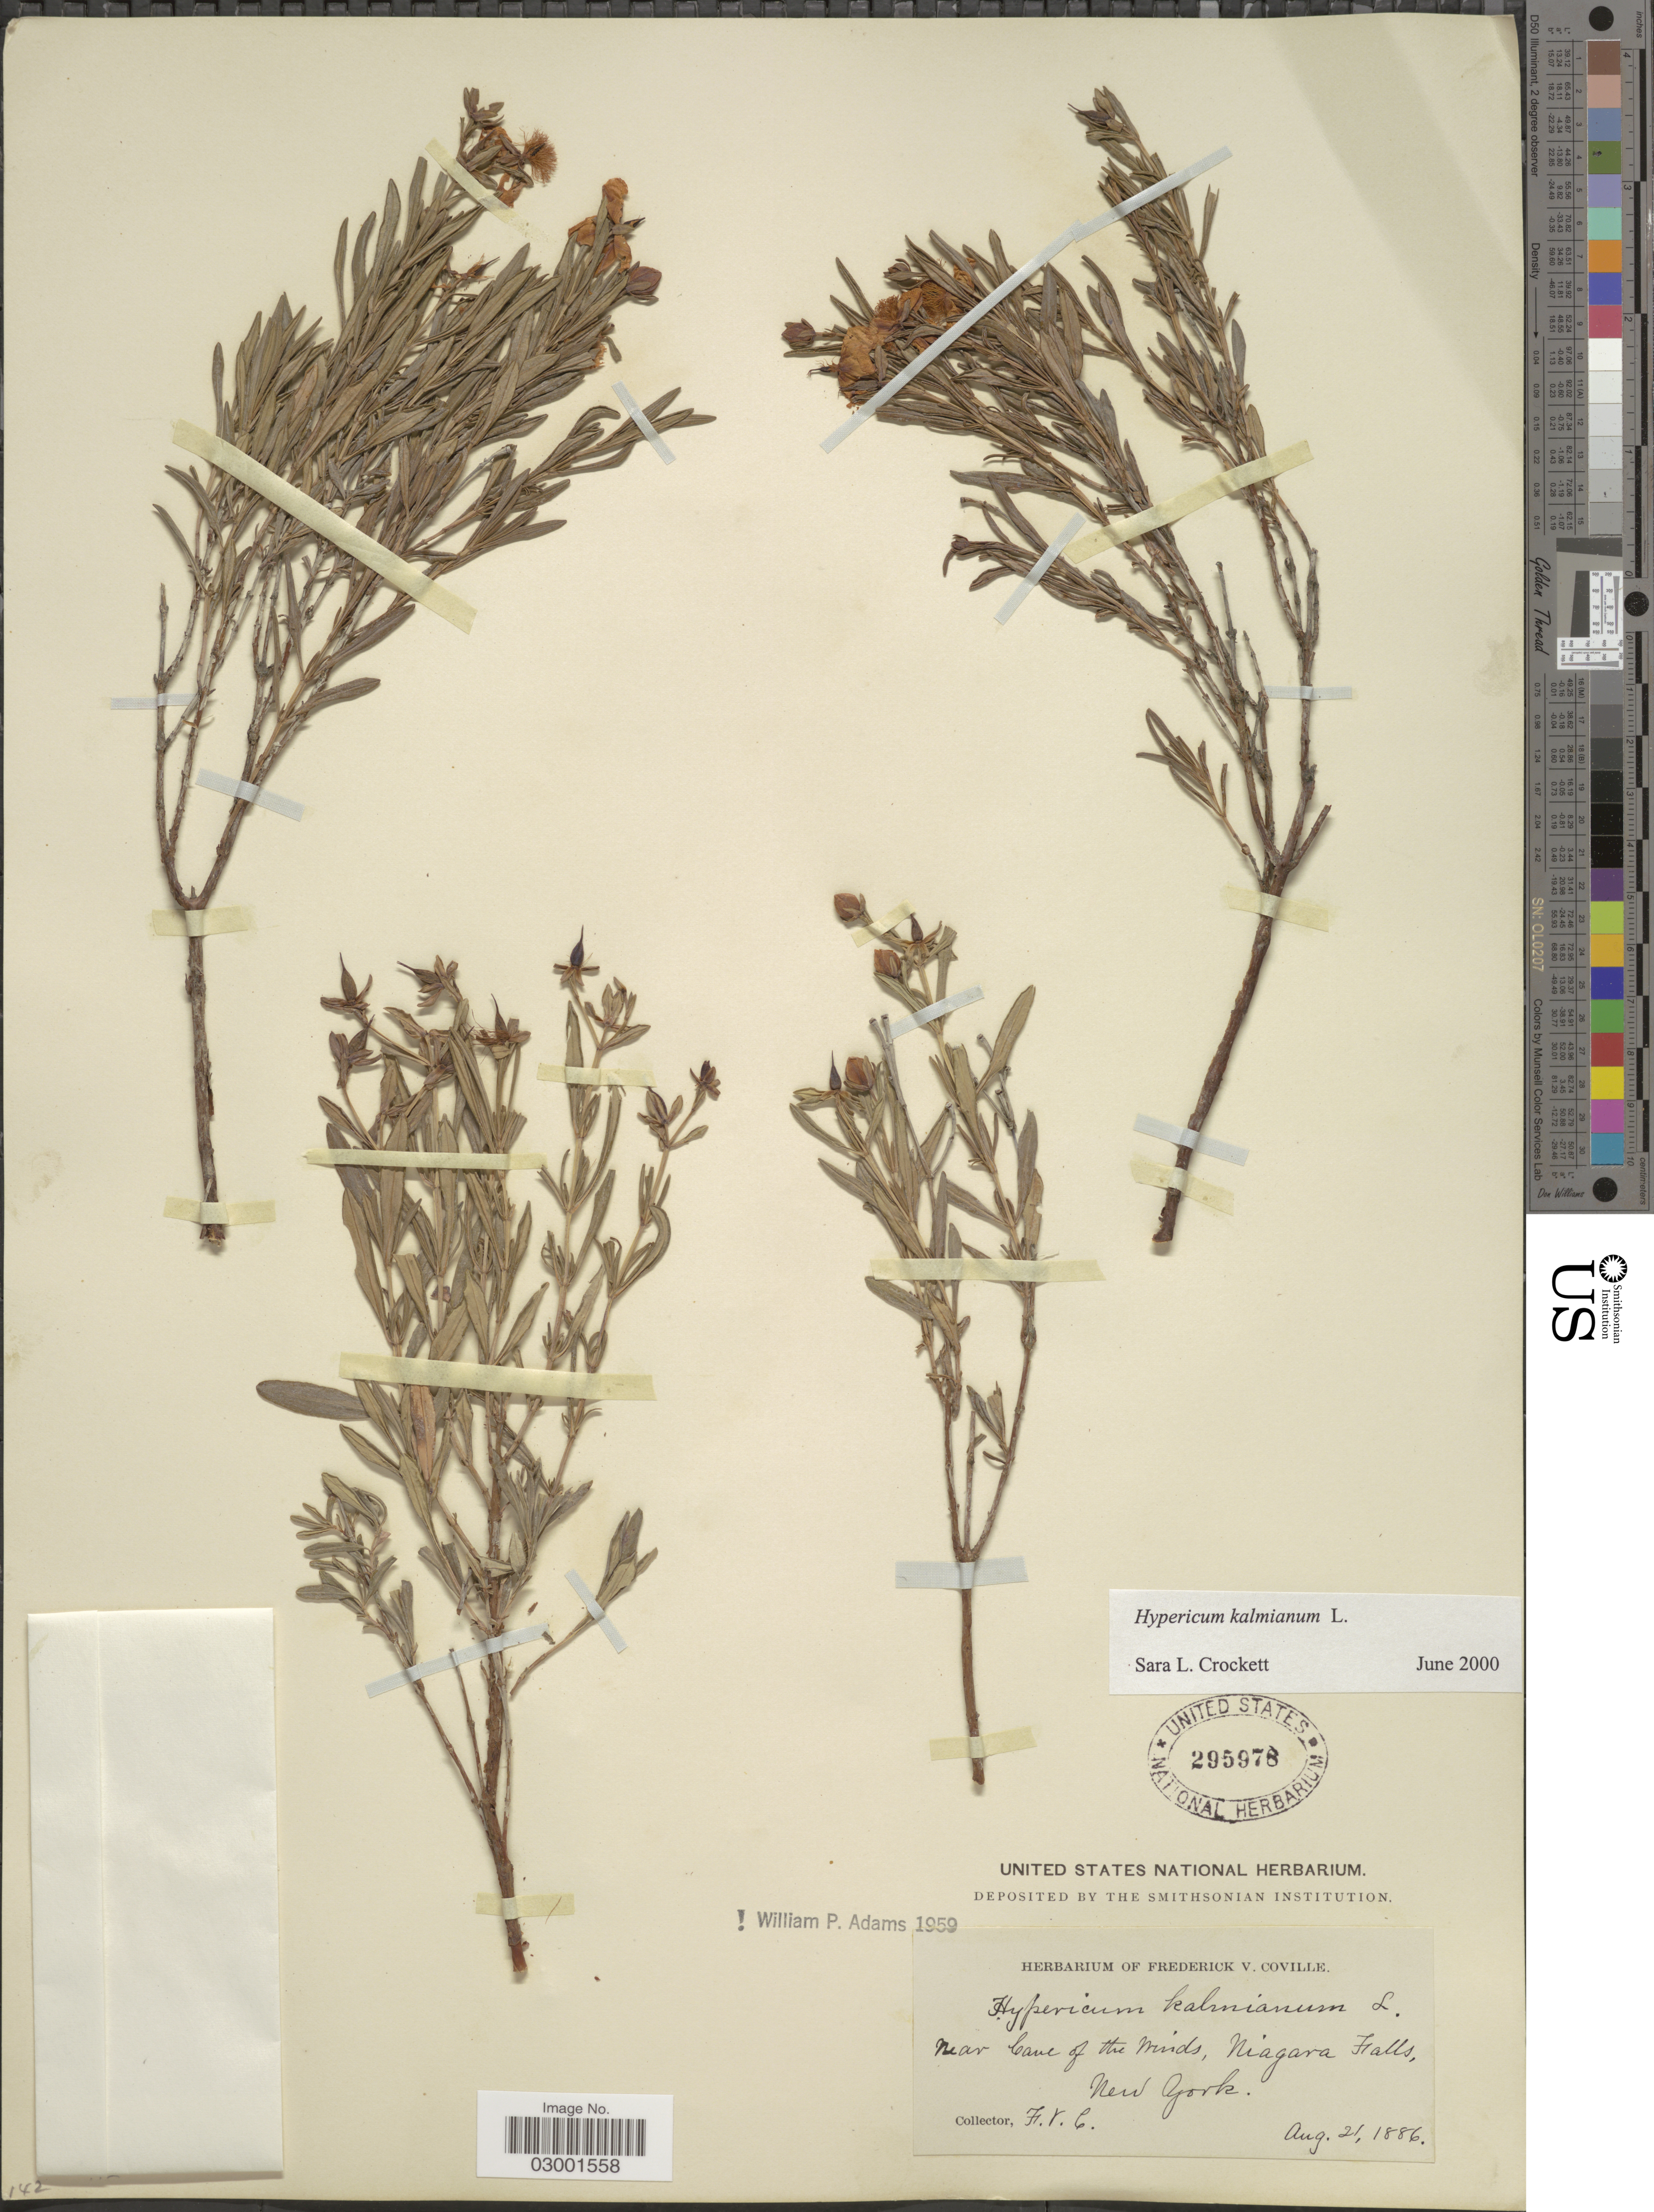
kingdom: Plantae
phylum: Tracheophyta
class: Magnoliopsida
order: Malpighiales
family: Hypericaceae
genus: Hypericum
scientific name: Hypericum kalmianum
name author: L.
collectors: F. V. Coville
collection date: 1886-08-21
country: United States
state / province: New York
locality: Near Cane of the Winds, Niagara Falls.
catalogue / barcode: US 295978